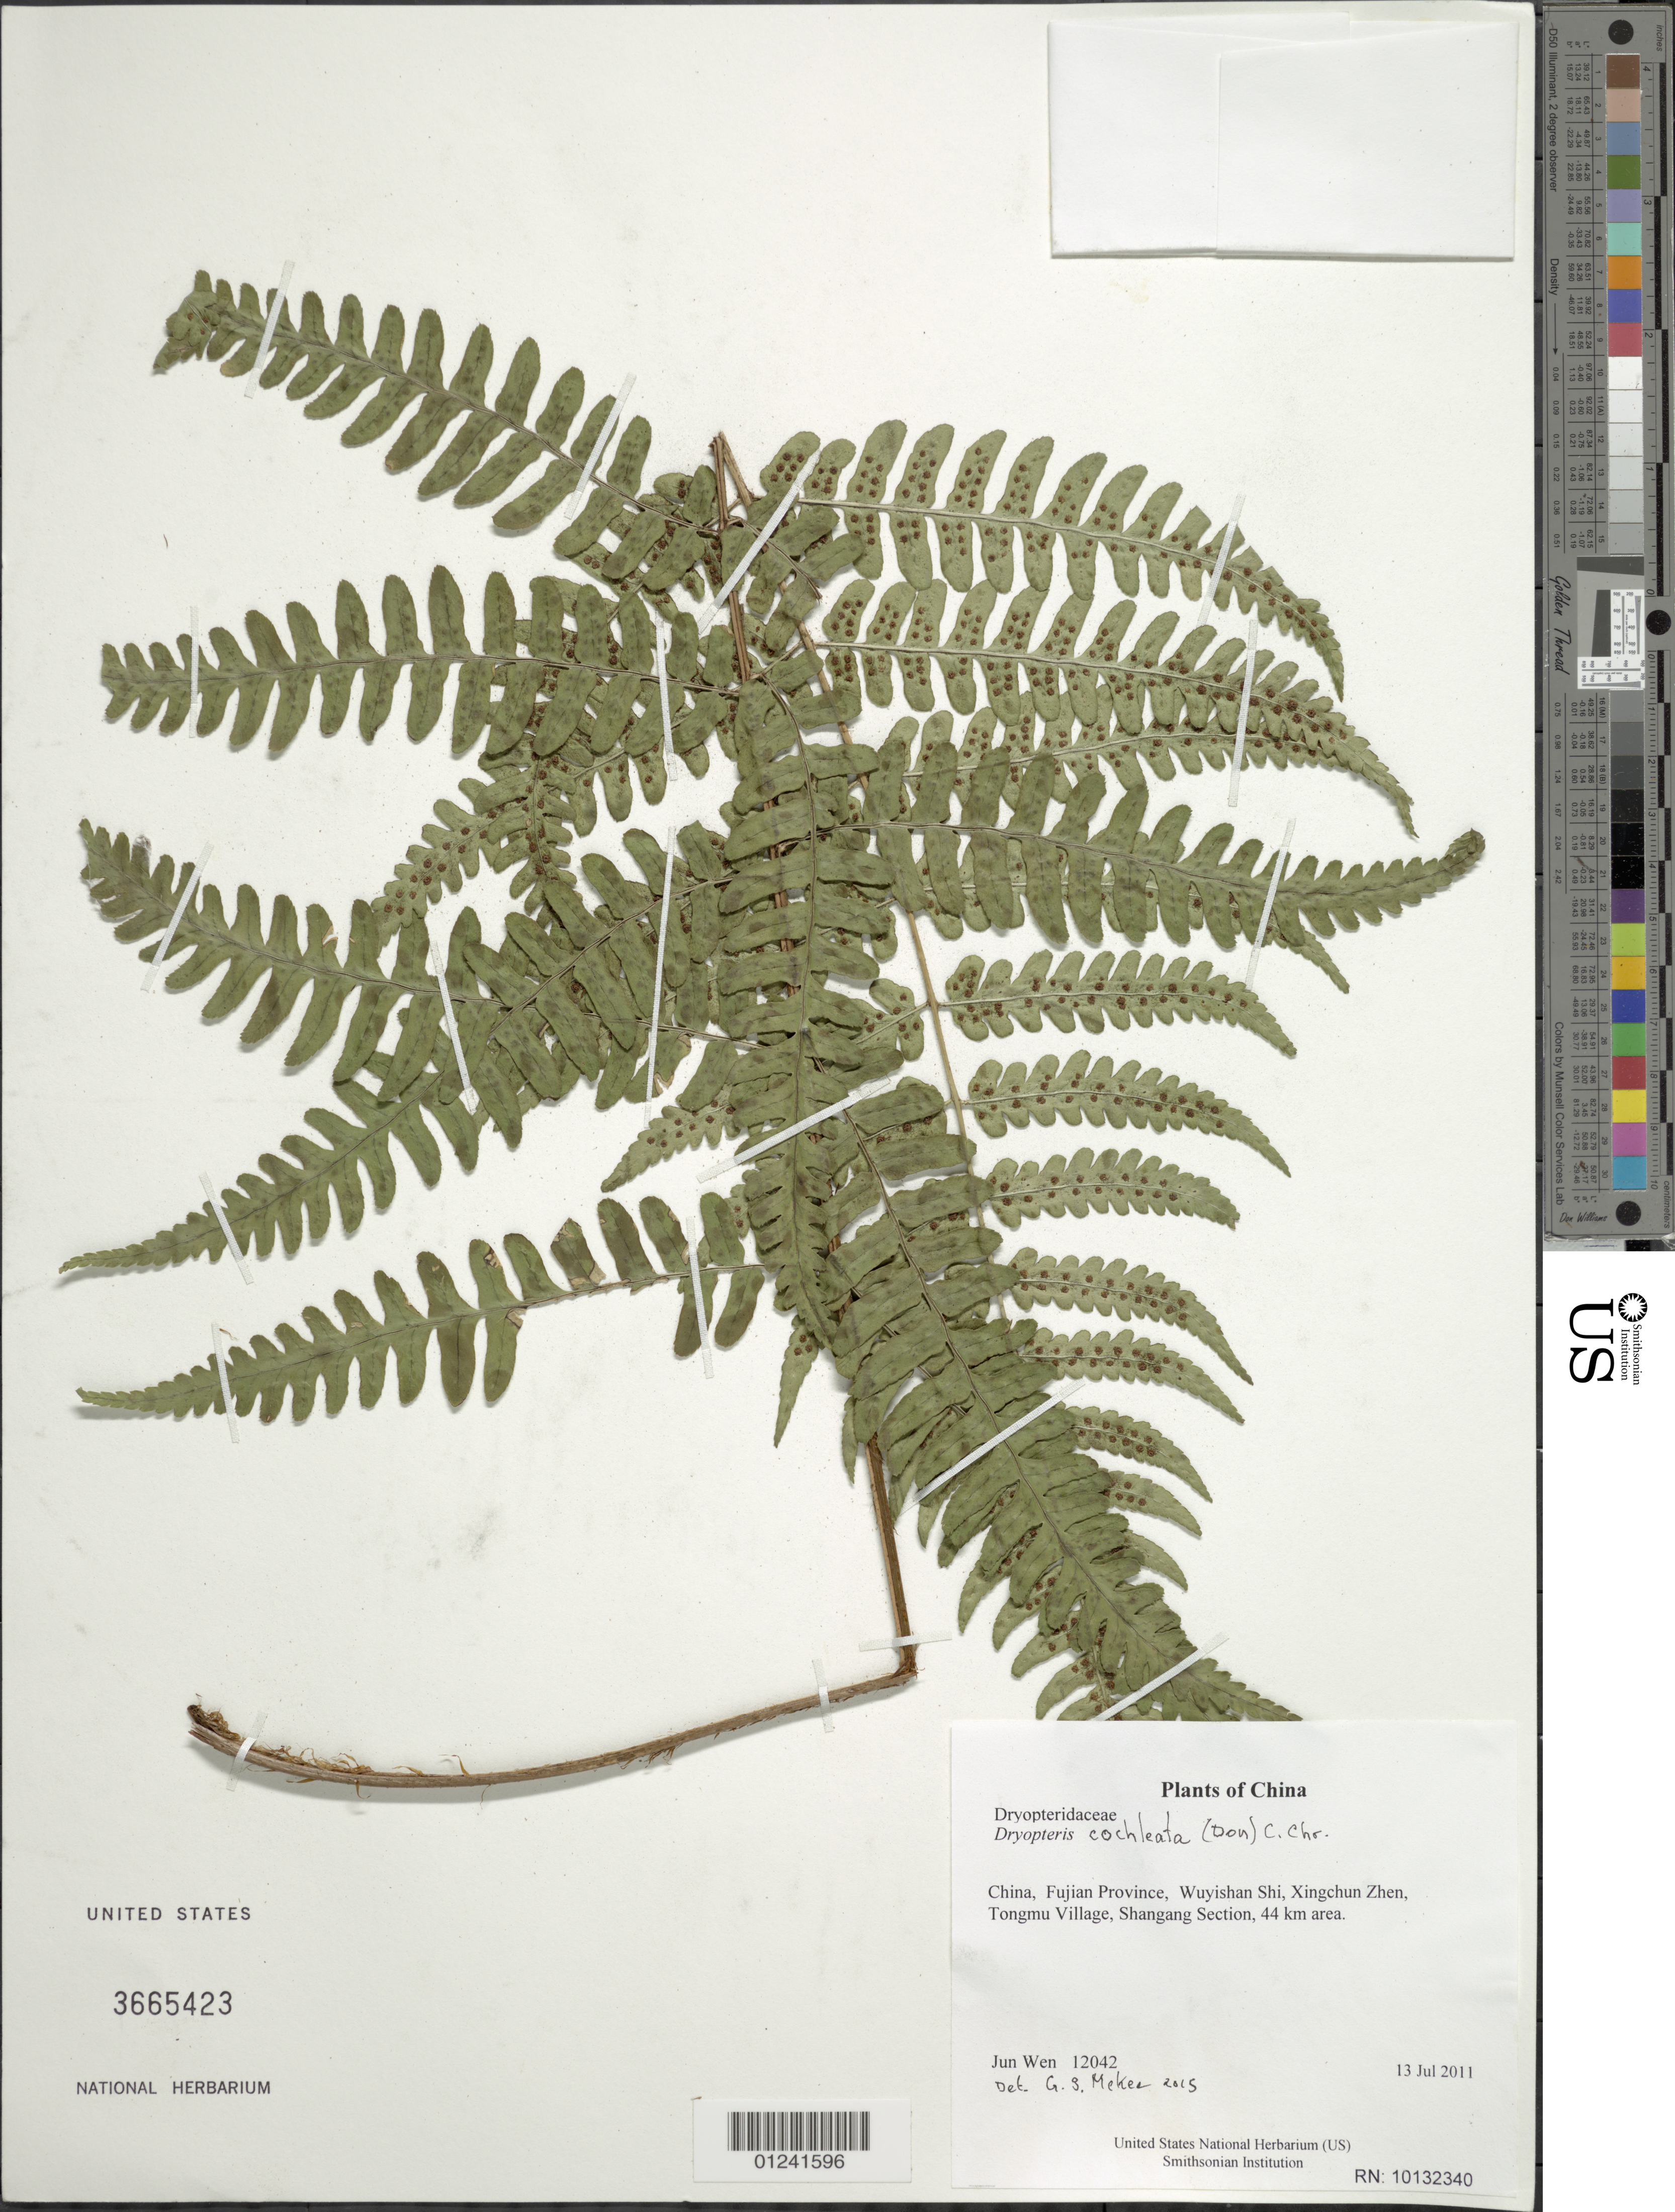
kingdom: Plantae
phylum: Tracheophyta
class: Polypodiopsida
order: Polypodiales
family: Dryopteridaceae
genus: Dryopteris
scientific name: Dryopteris cochleata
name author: (D. Don) C. Chr.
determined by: McKee, G. S., (US), NMNH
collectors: J. Wen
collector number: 12042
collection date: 2011-07-13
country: China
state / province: Fujian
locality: Wuyishan Shi, Xingchun Zhen, Tongmu Village, Shangang Section, 44 km area.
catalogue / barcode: US 3665423